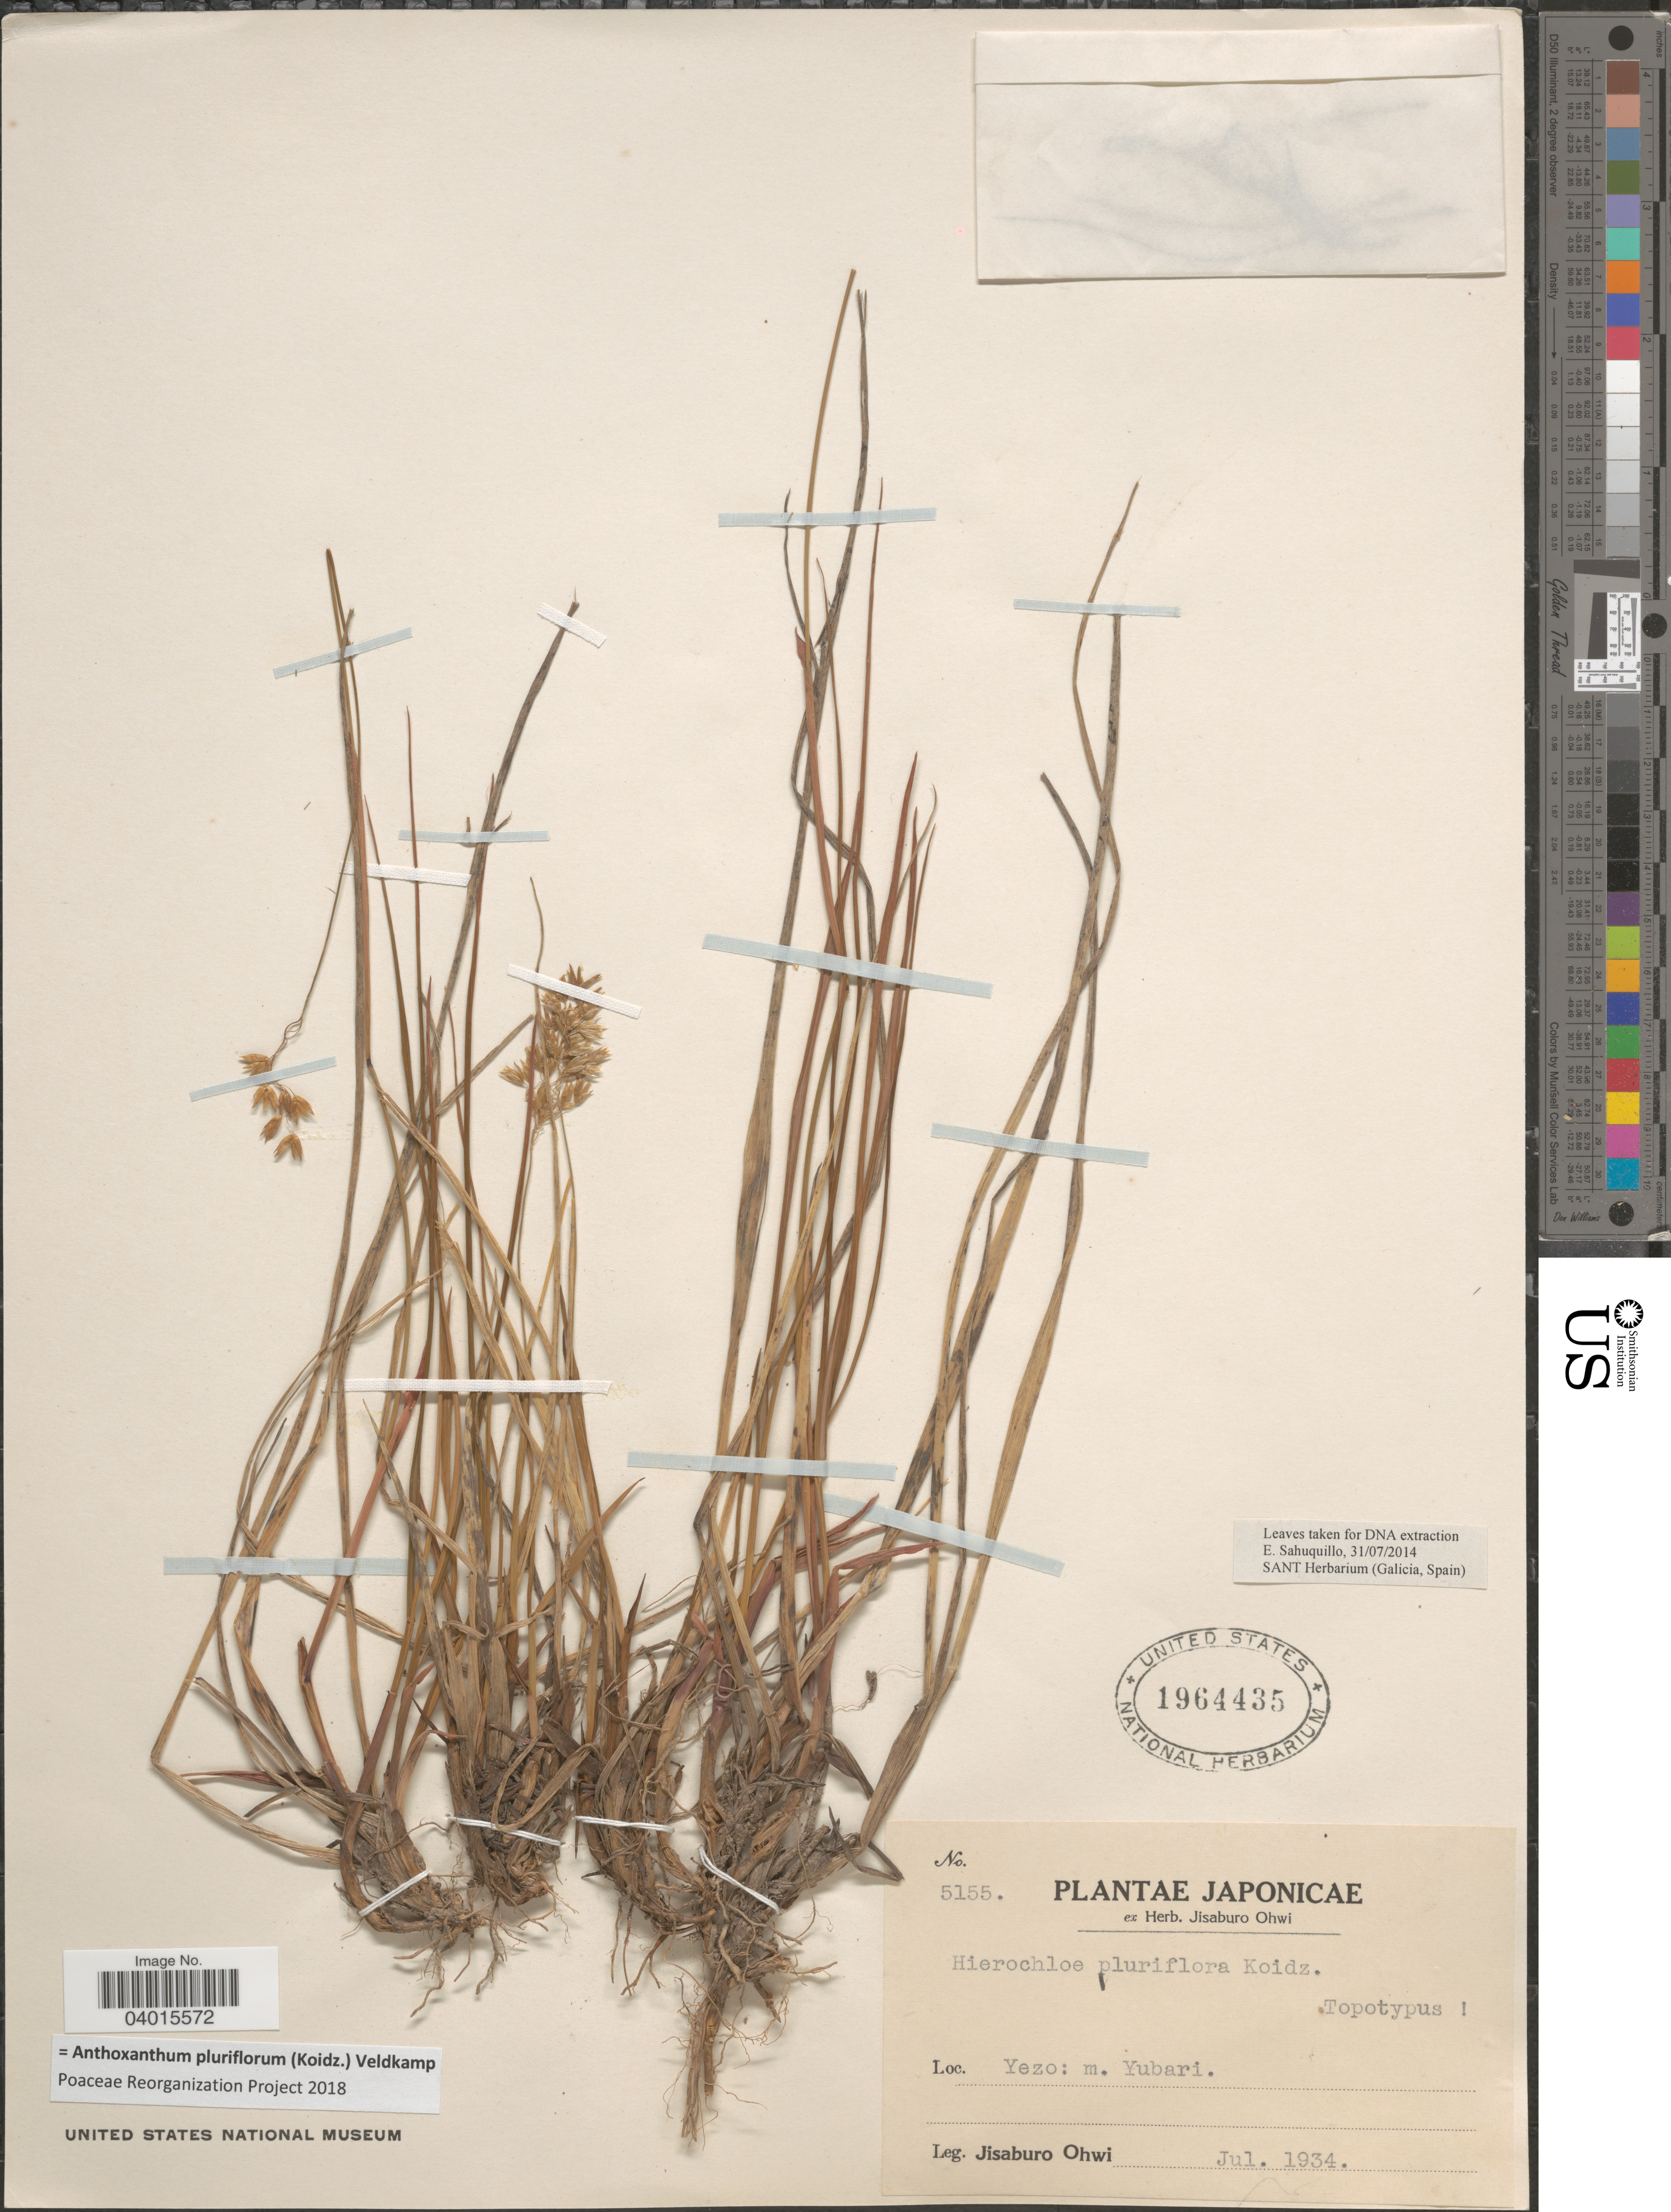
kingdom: Plantae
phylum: Tracheophyta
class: Liliopsida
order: Poales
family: Poaceae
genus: Anthoxanthum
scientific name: Anthoxanthum pluriflorum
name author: (Koidz.) Veldkamp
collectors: J. Ohwi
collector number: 5155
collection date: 1934-07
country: Japan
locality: Yezo: m. Yubari.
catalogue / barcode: US 1964435